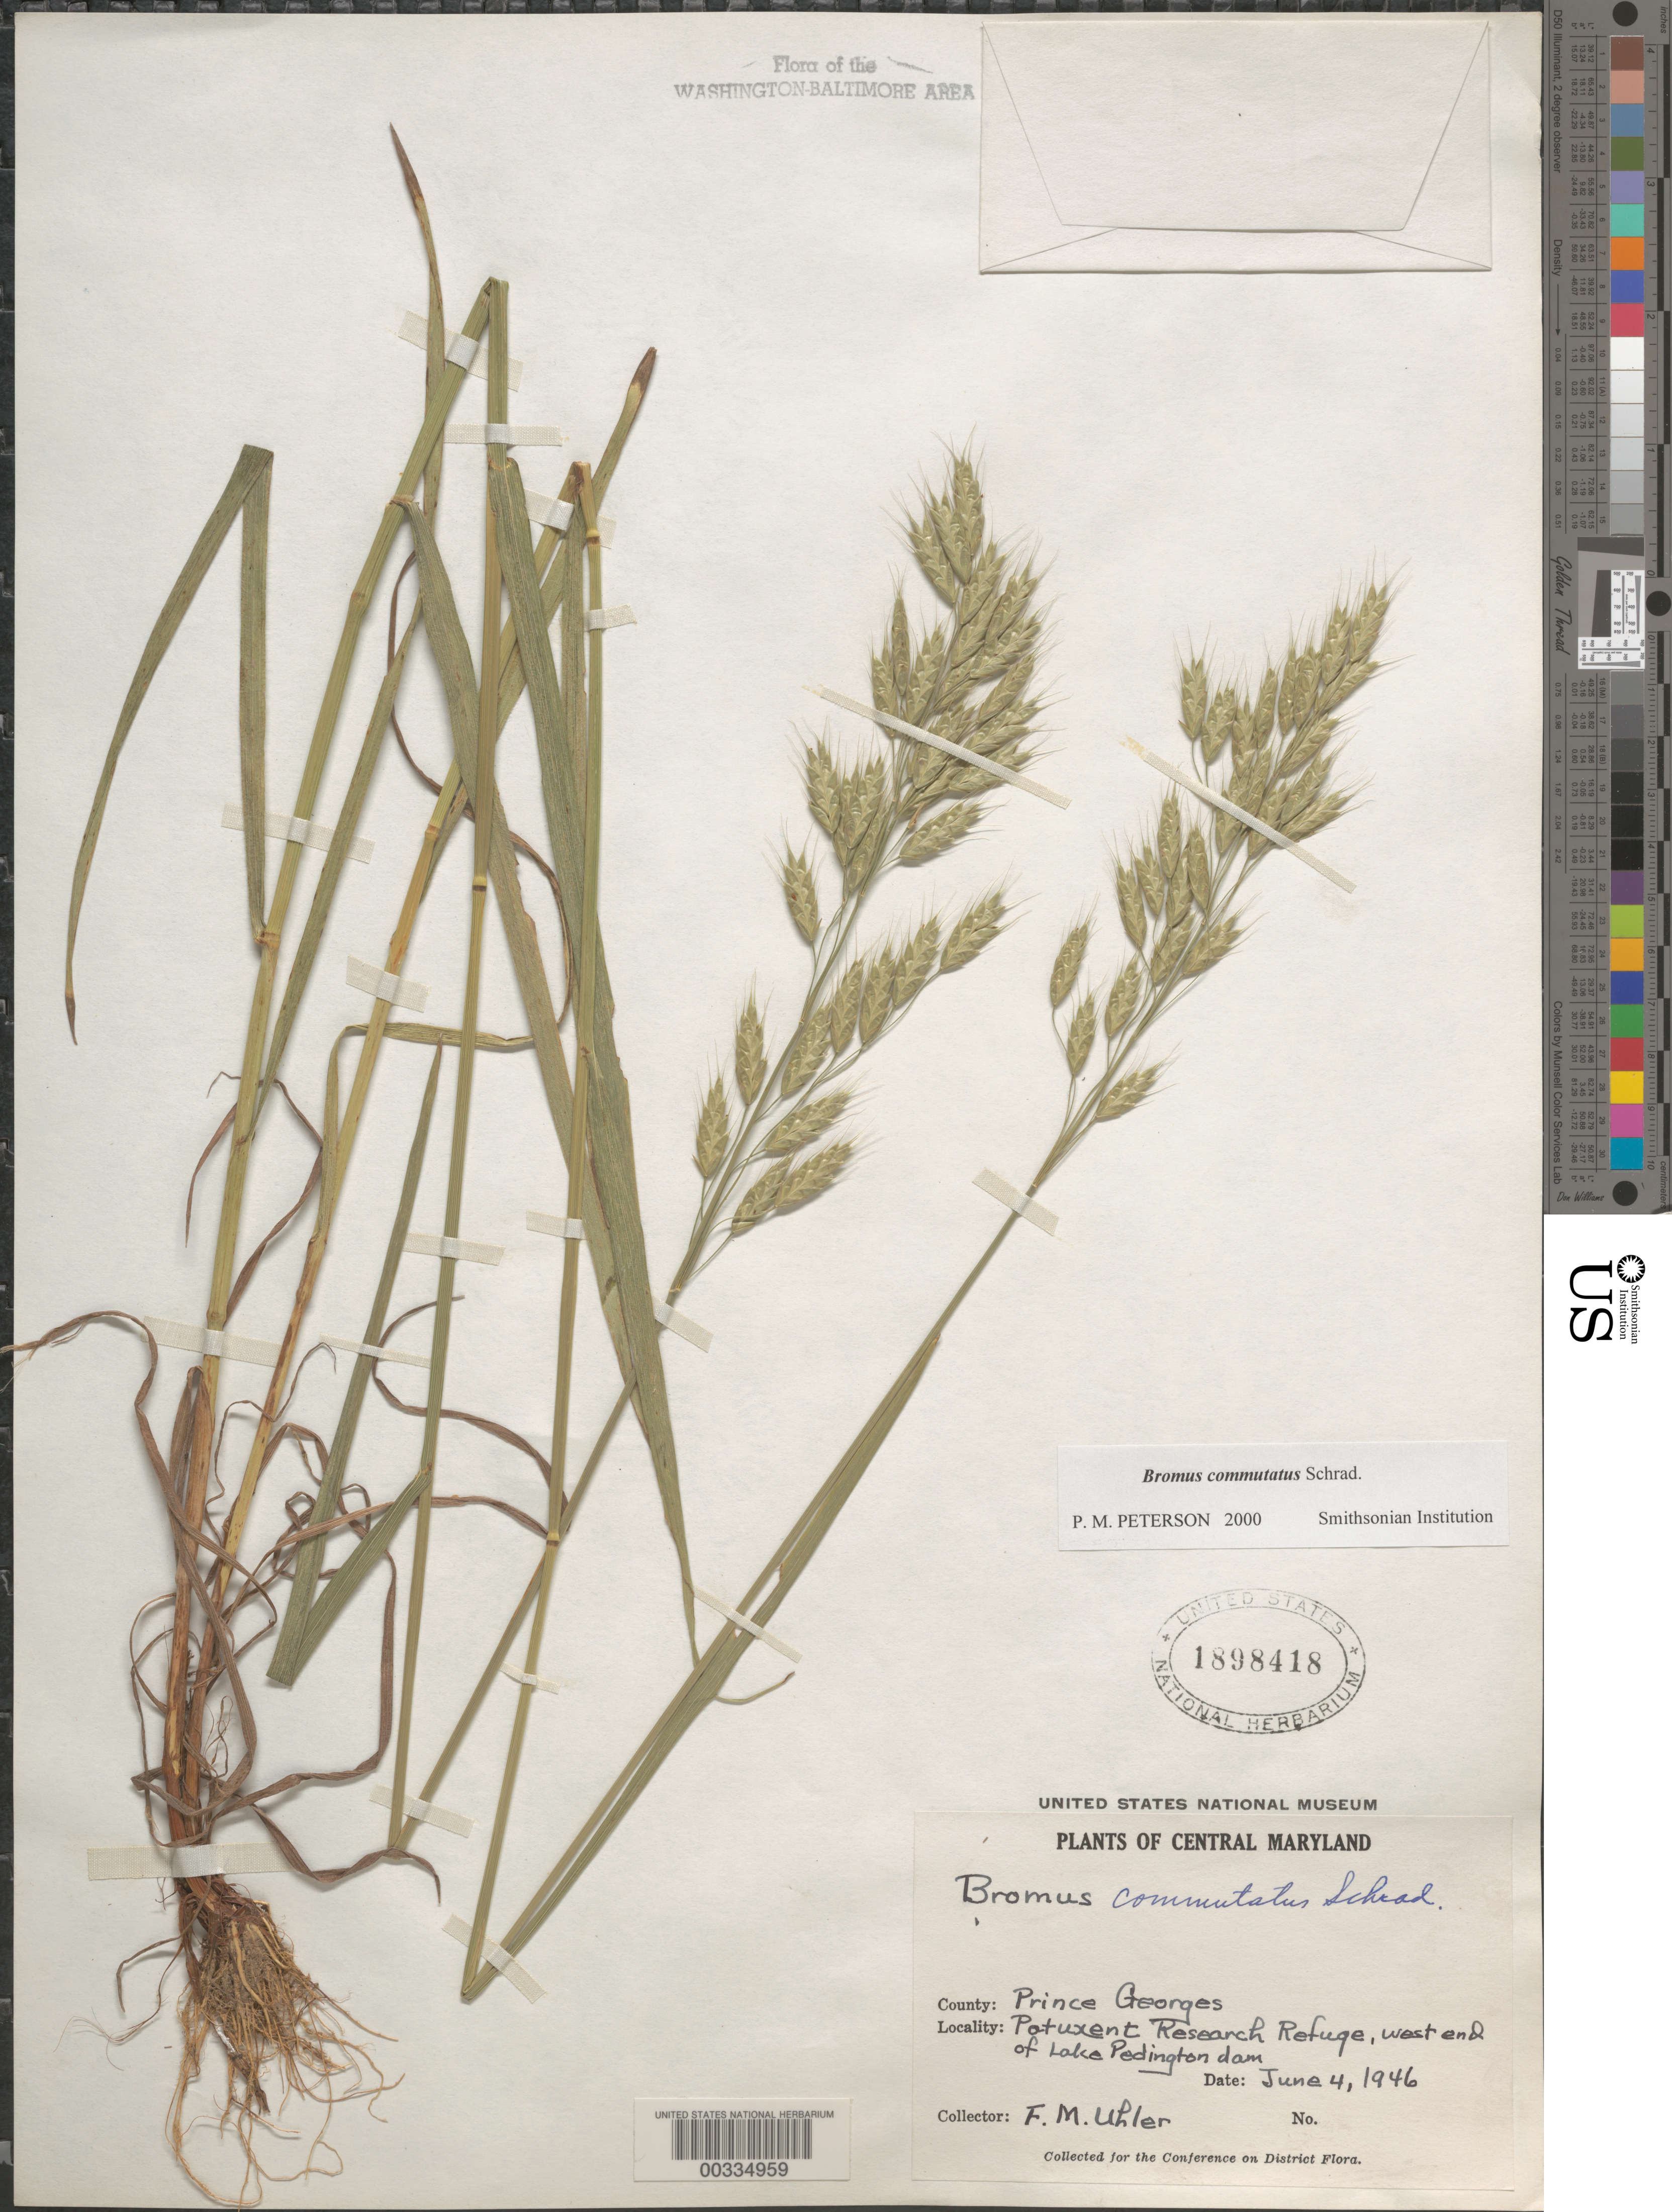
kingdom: Plantae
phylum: Tracheophyta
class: Liliopsida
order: Poales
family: Poaceae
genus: Bromus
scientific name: Bromus commutatus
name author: Schrad.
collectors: F. M. Uhler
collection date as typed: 04 Jun 1946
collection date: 1946-06-04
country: United States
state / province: Maryland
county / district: Prince George's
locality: Patuxent Research Refuge, Lake Pedington Dam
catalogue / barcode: US 1898418